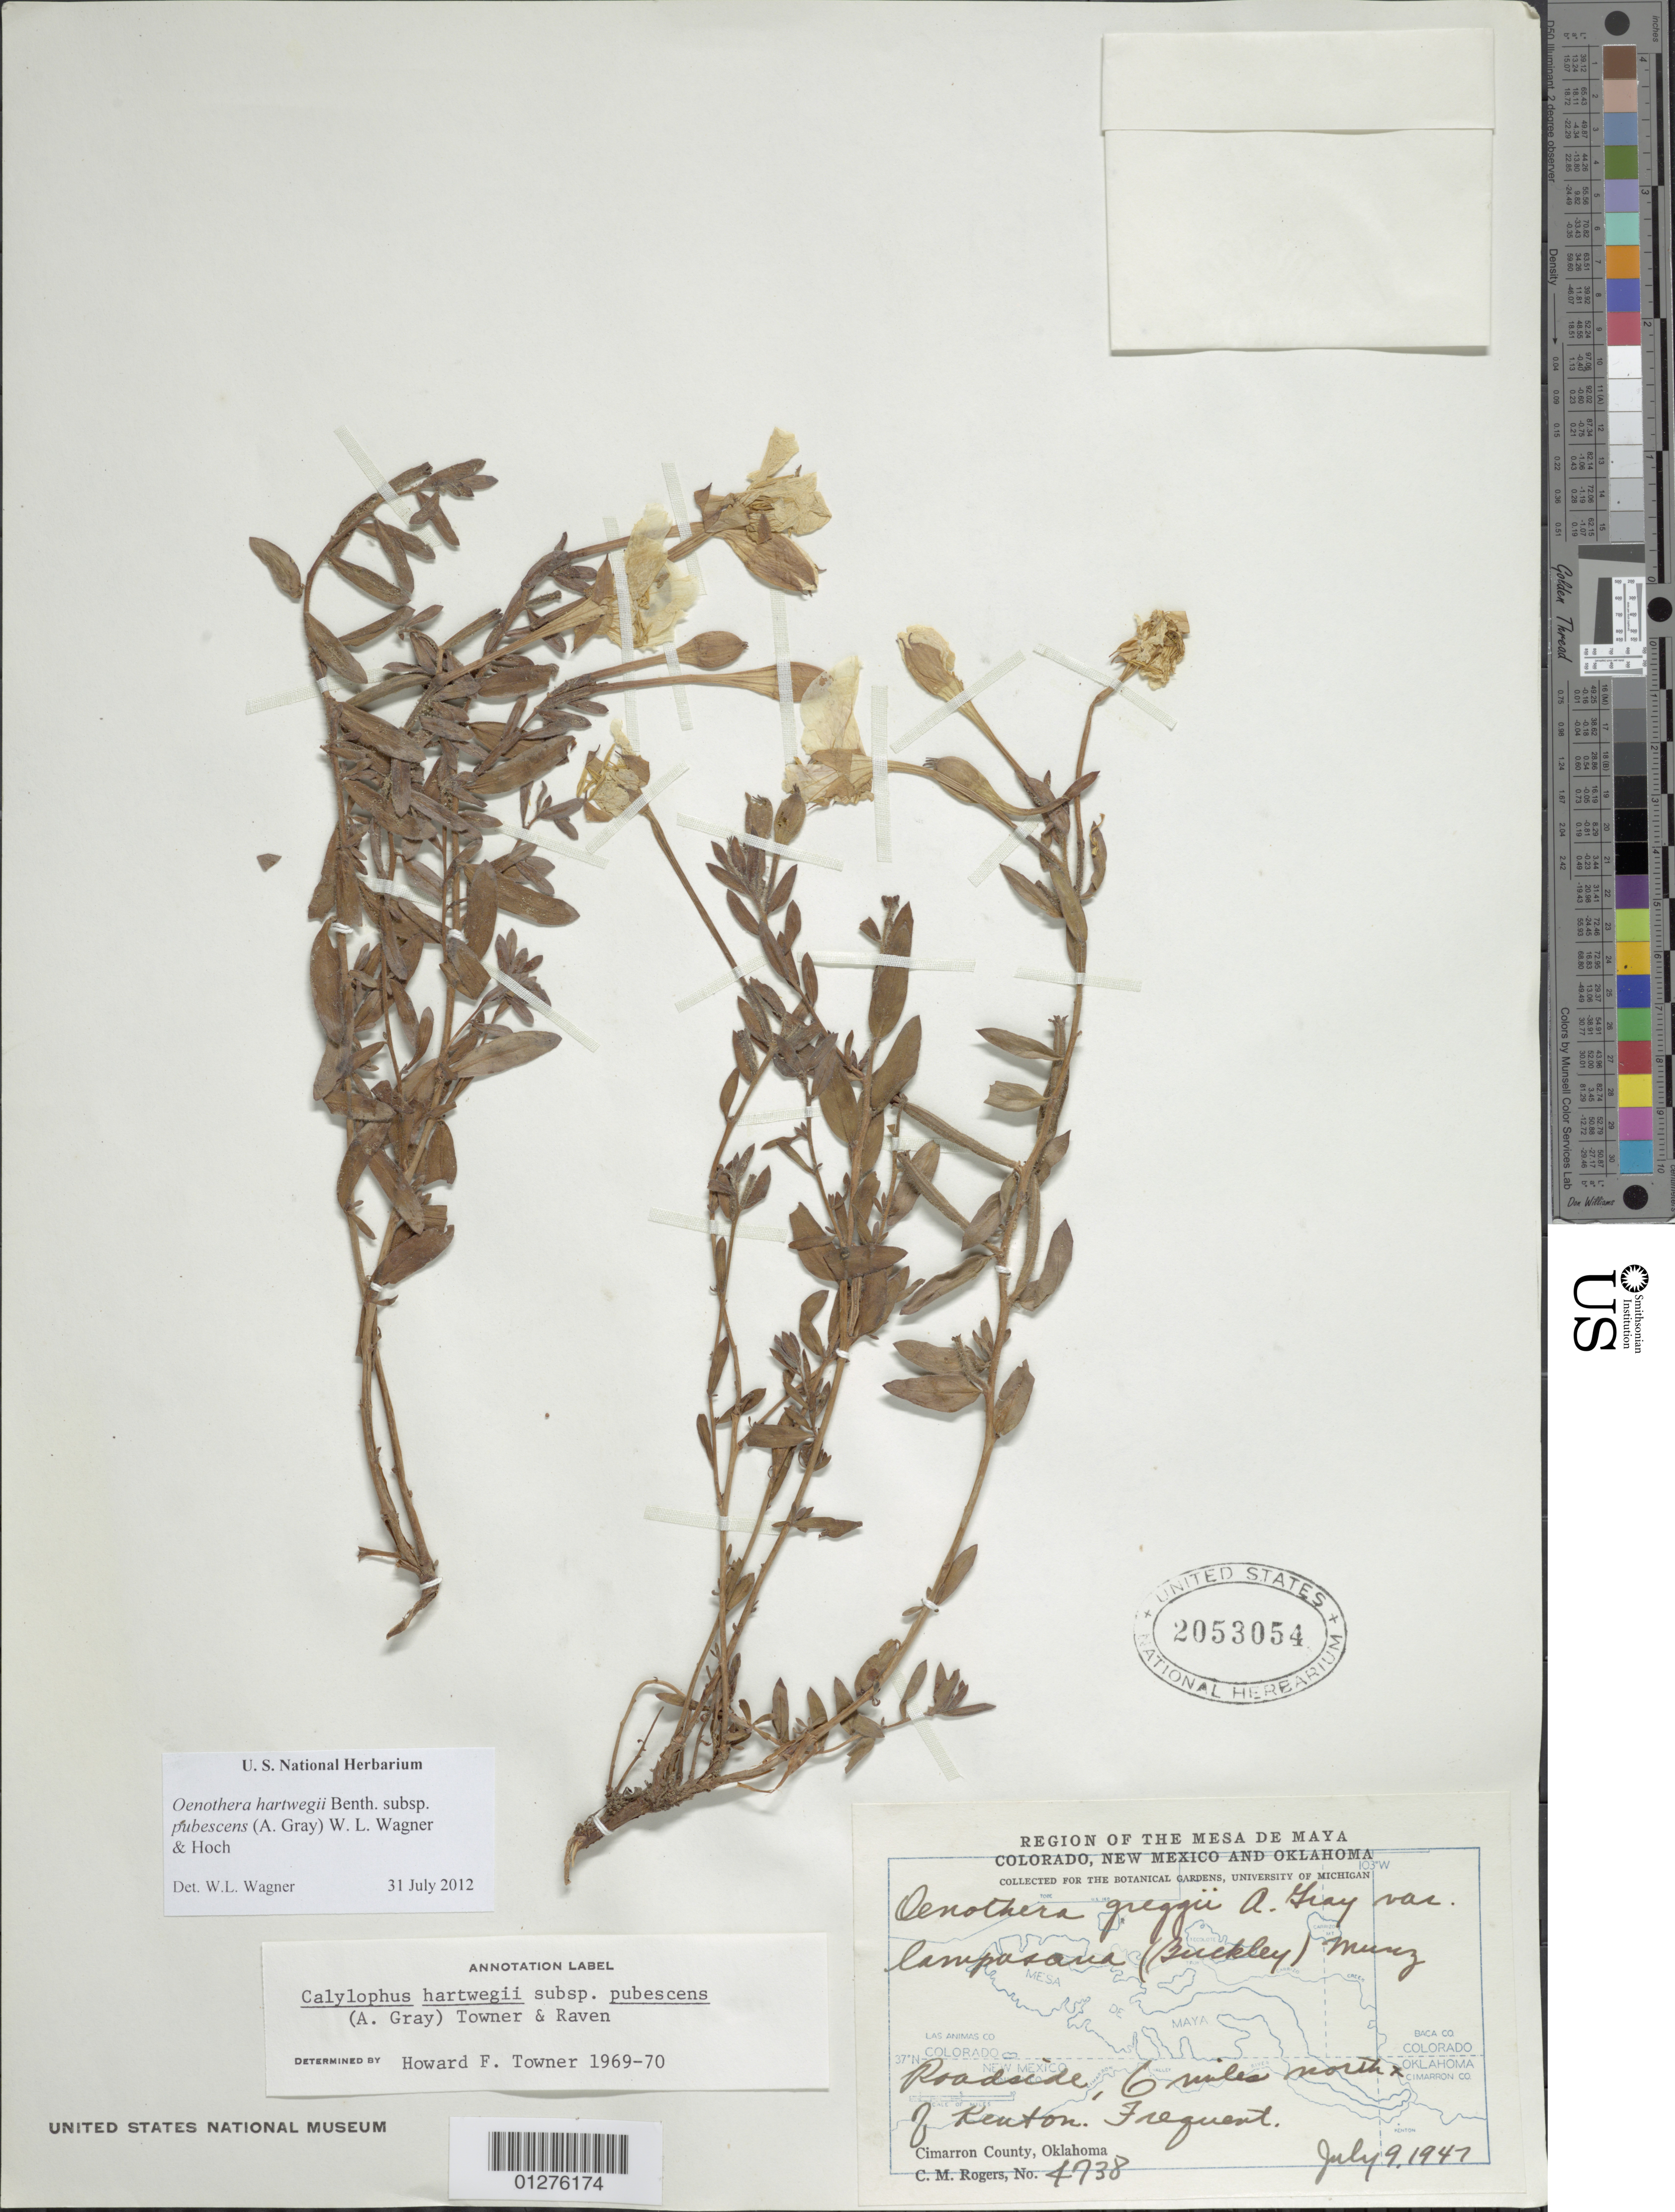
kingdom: Plantae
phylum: Tracheophyta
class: Magnoliopsida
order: Myrtales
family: Onagraceae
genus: Oenothera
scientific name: Oenothera hartwegii subsp. pubescens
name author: (A. Gray) W.L. Wagner & Hoch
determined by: Wagner, W. L., (BOT), Smithsonian Institution - National Museum of Natural History (UNITED STATES)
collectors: C. M. Rogers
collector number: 4738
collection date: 1947-07-09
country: United States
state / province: Colorado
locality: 6 miles north of Renton.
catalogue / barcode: US 2053054